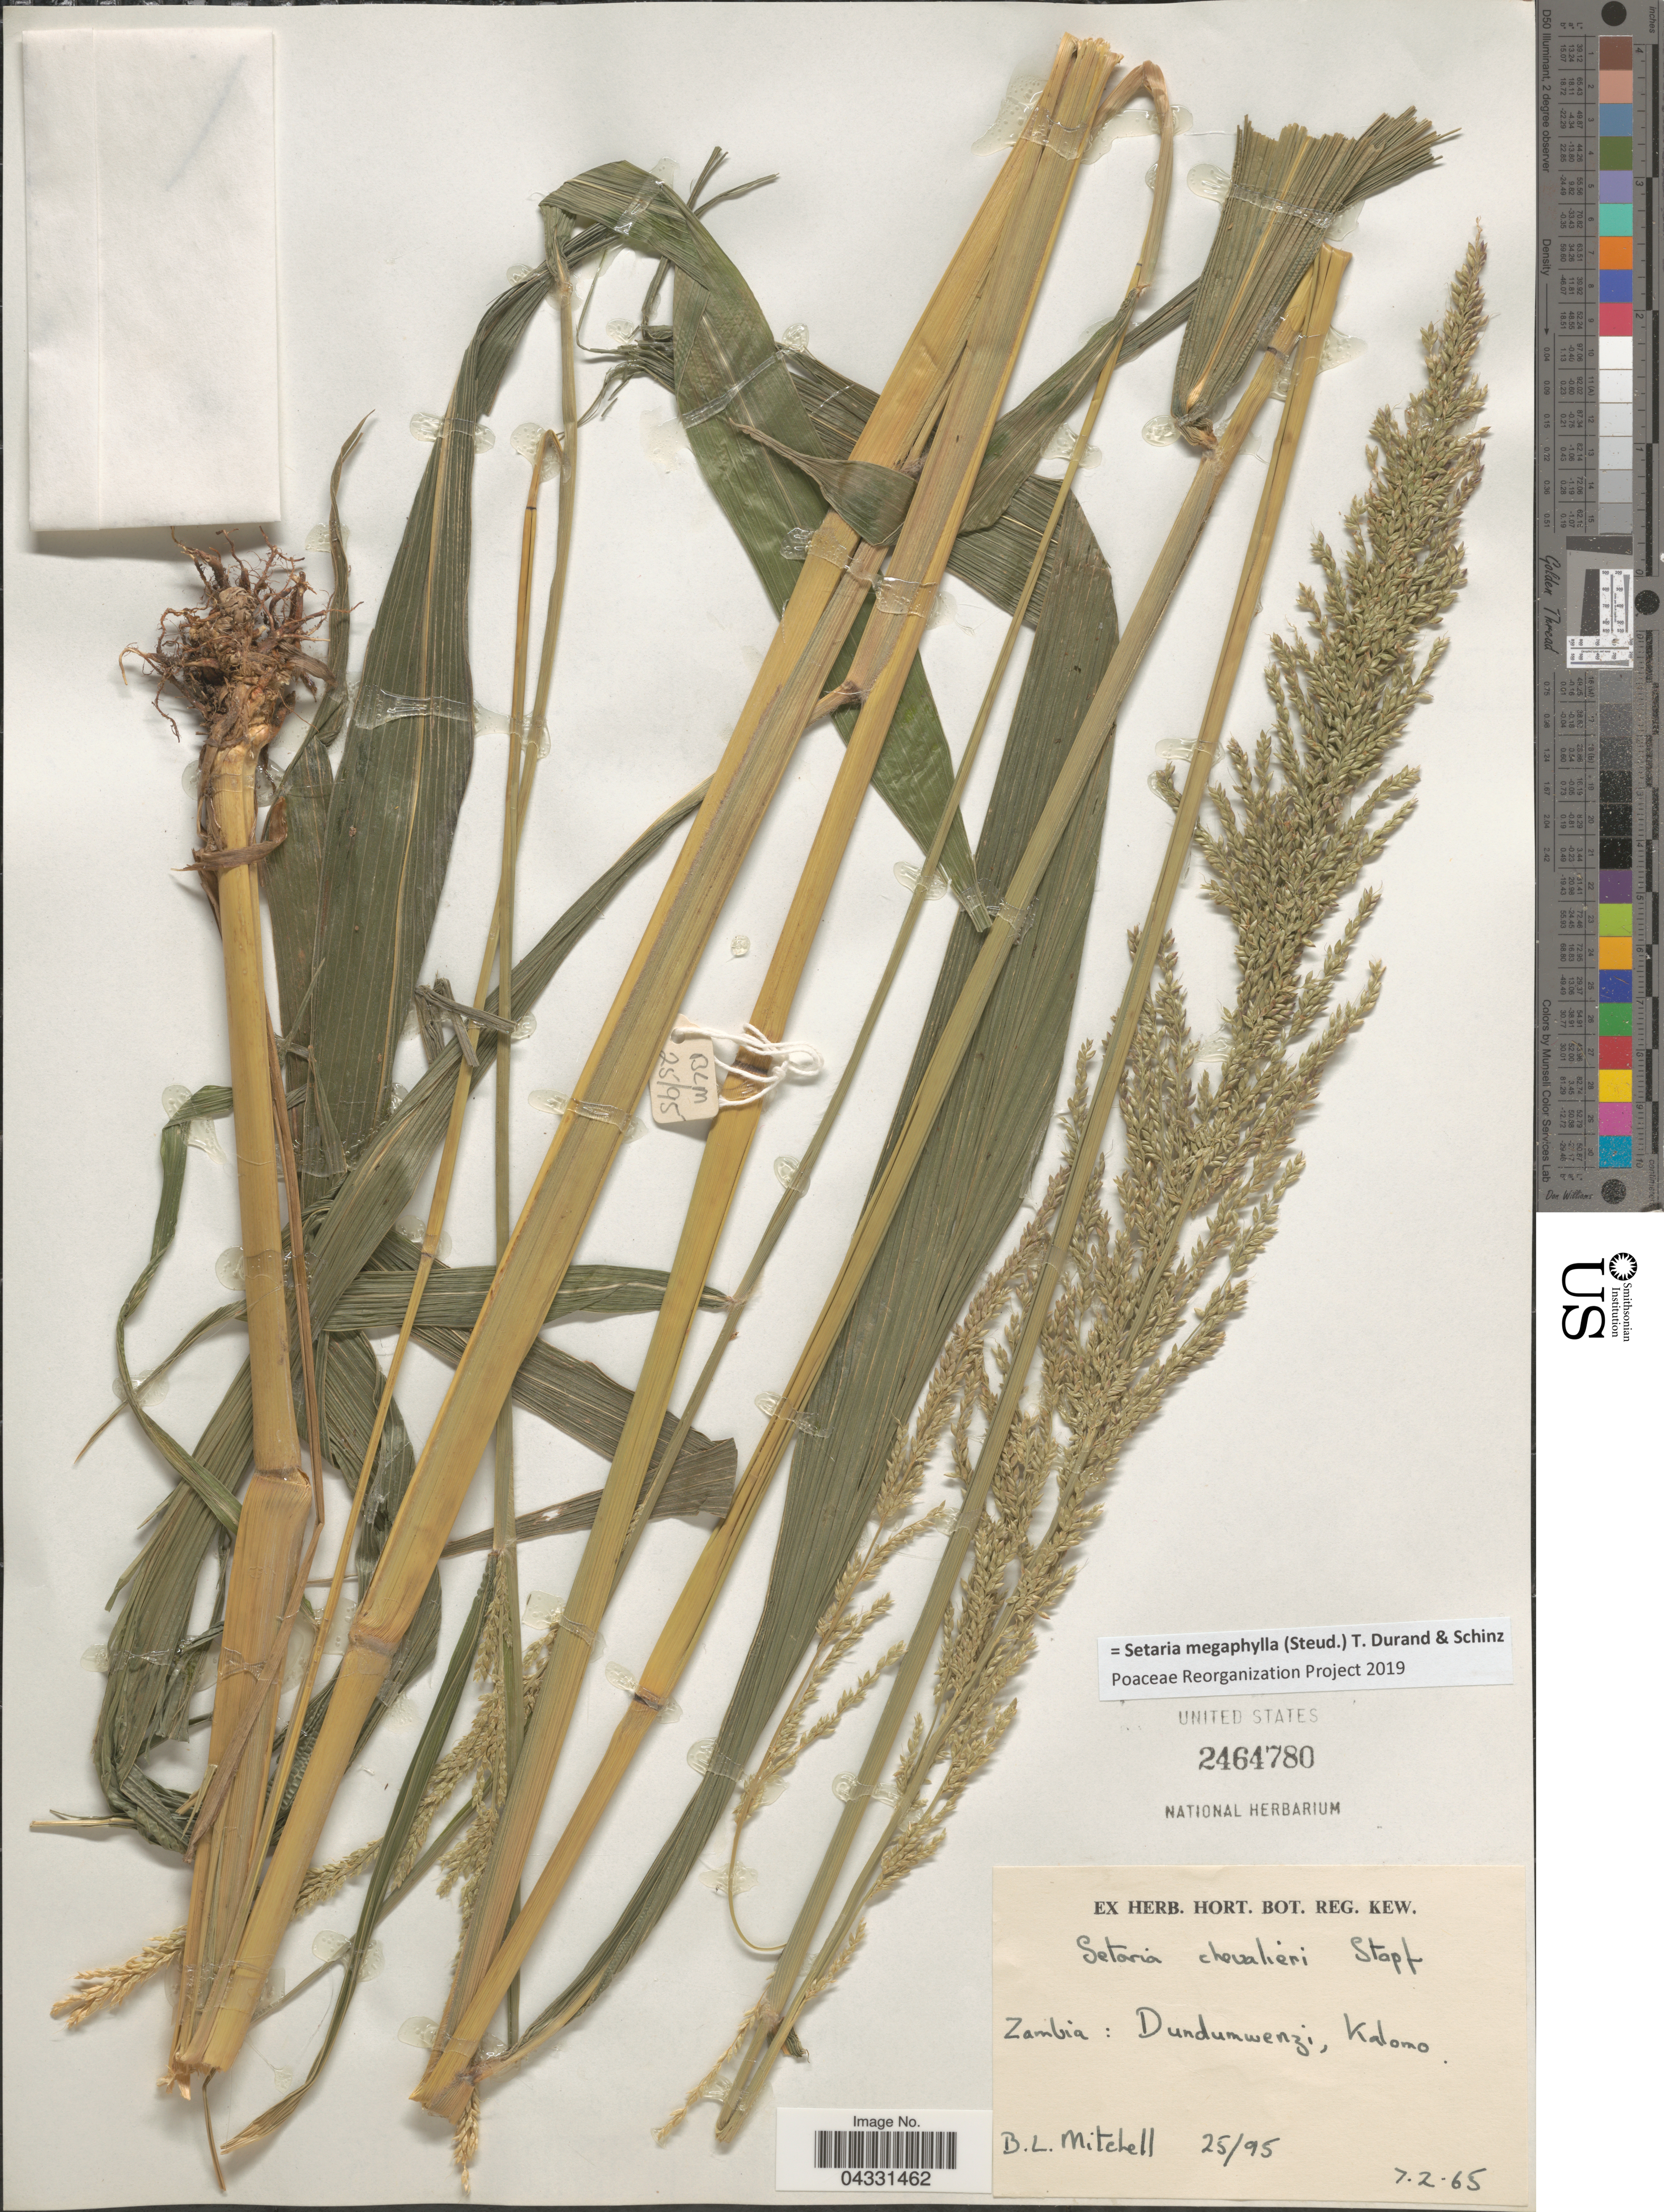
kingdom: Plantae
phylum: Tracheophyta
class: Liliopsida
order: Poales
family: Poaceae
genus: Setaria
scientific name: Setaria megaphylla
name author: (Steud.) Durieu & Schinz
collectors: B. Mitchell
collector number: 25/95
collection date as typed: Transcribed d/m/y: 7/2/65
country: Zambia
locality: Dundumwenzi, Kalomo.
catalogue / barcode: US 2464780